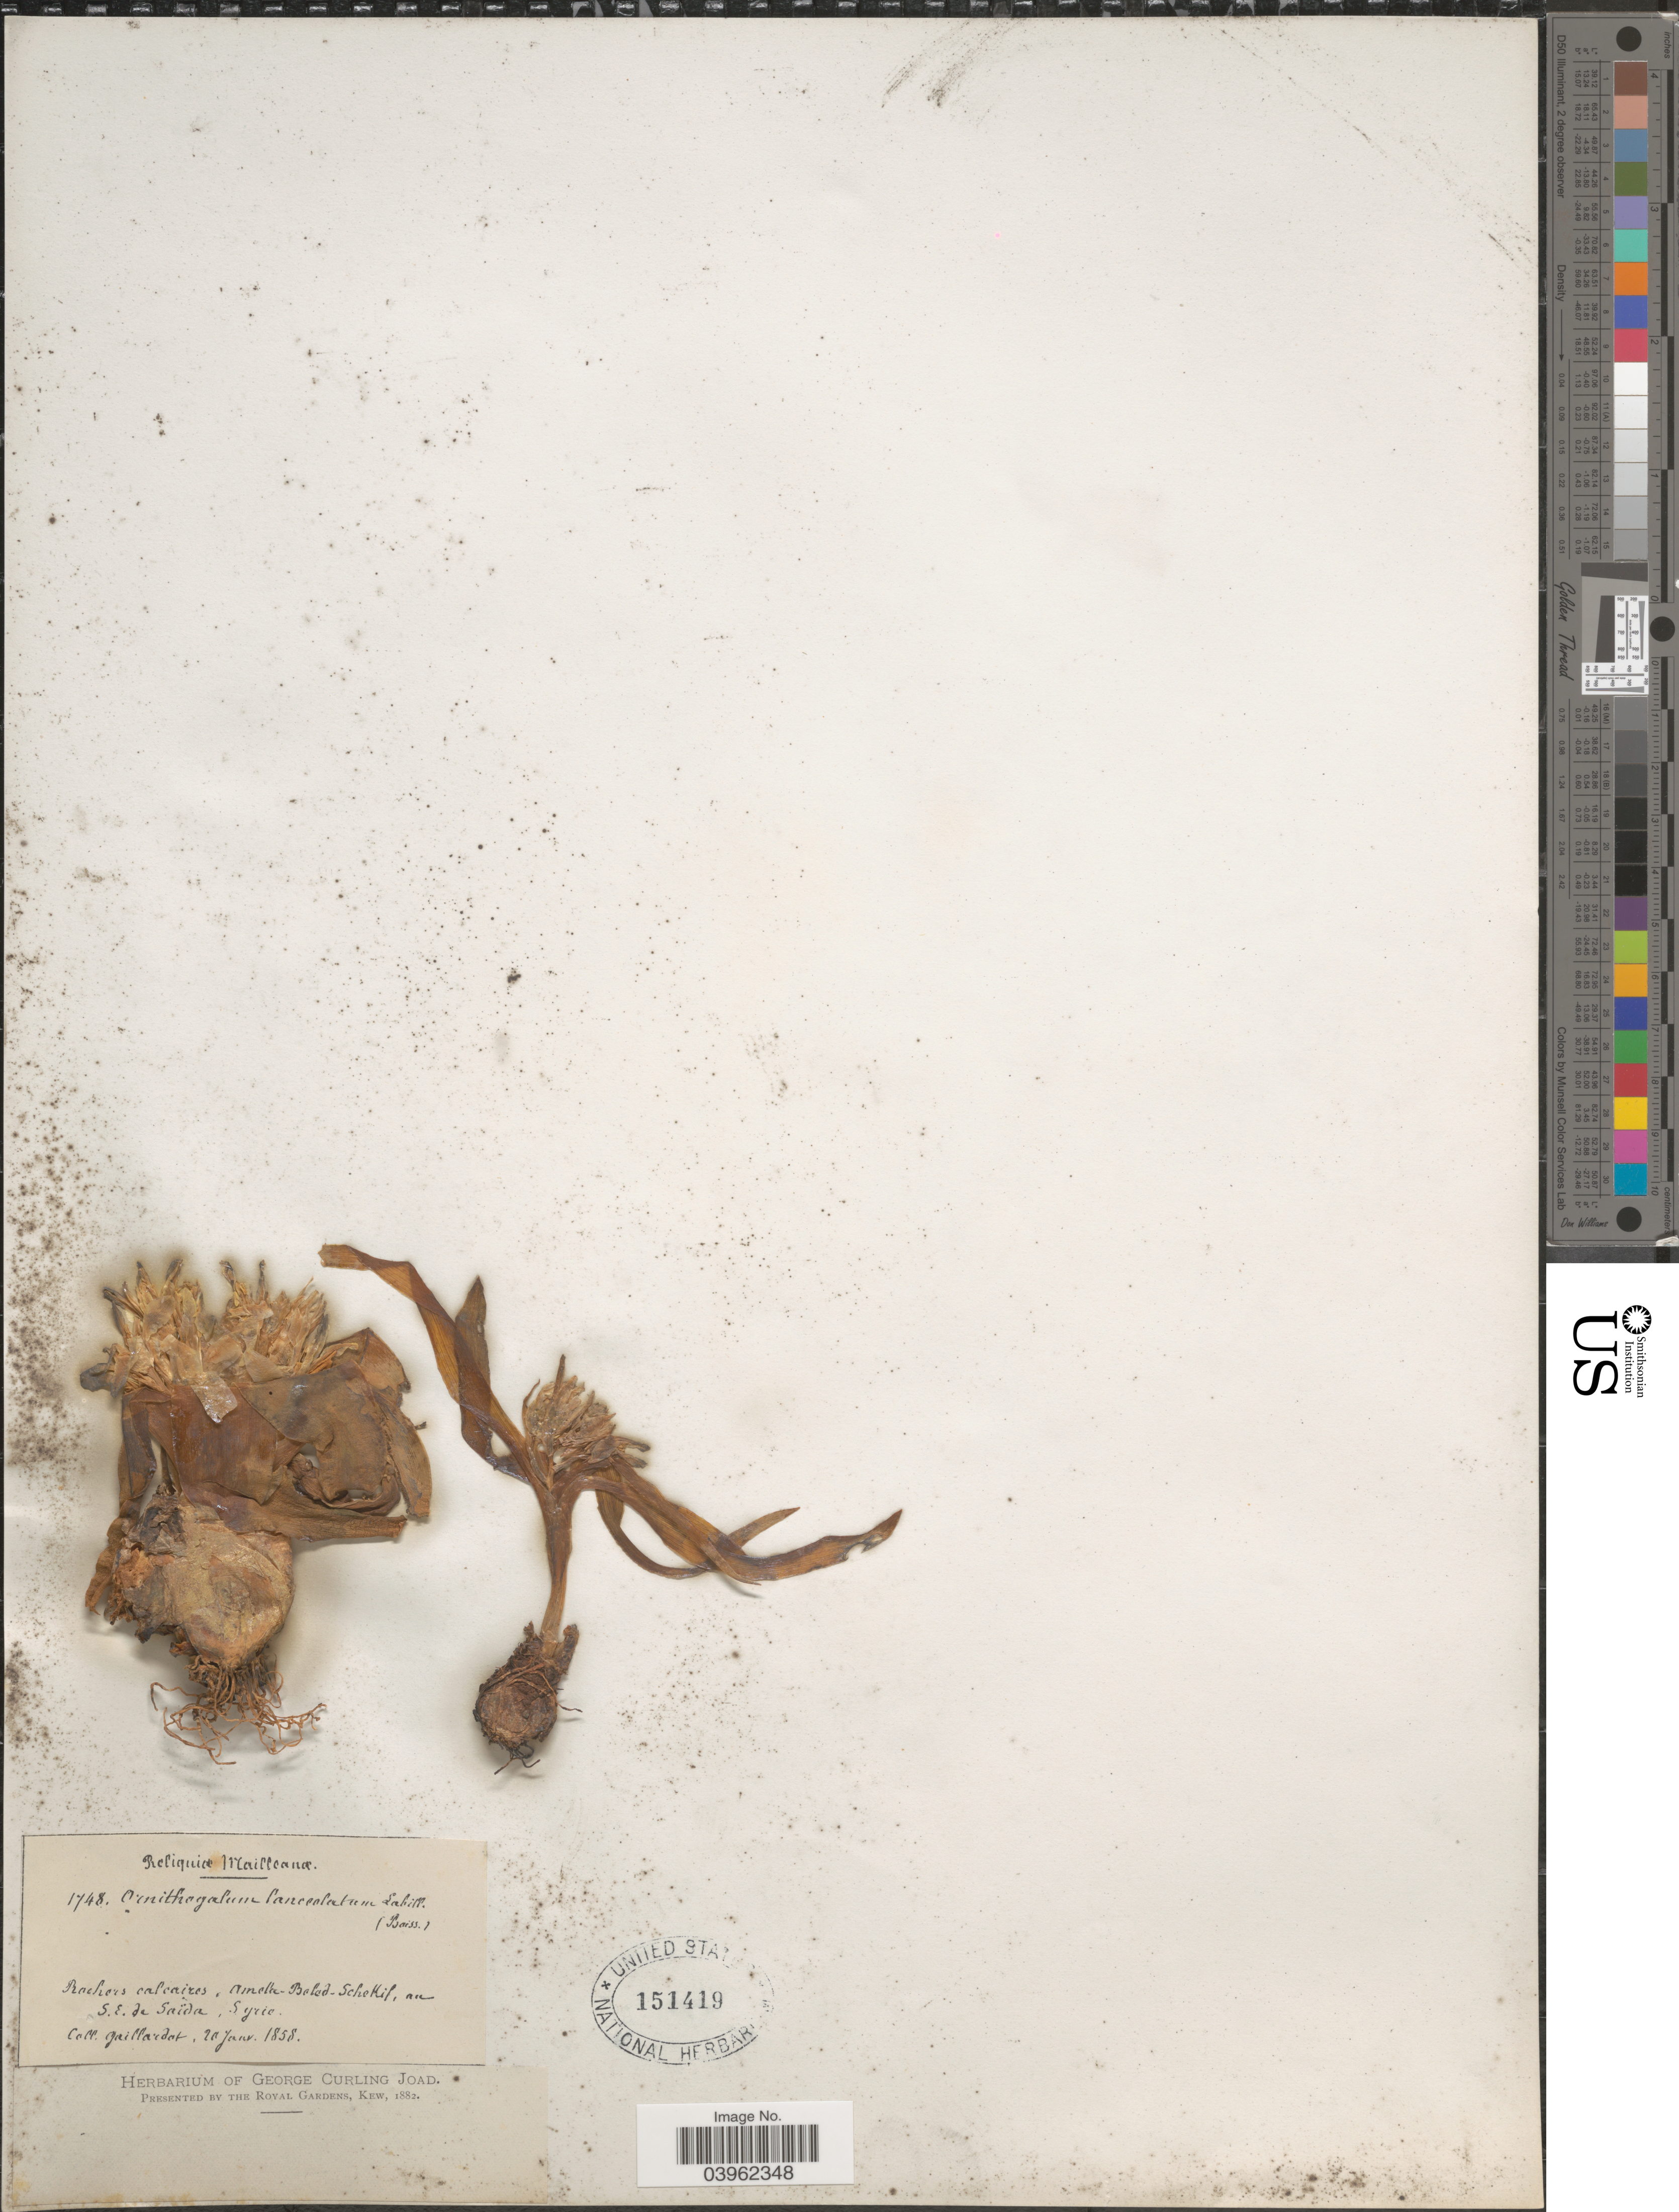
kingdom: Plantae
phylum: Tracheophyta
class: Liliopsida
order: Asparagales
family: Asparagaceae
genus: Ornithogalum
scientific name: Ornithogalum lanceolatum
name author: Labill.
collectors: Gaillardot, --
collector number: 1748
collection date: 1858-01-20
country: Syria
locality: Rochers calcaires, Amela-Belad-Schekif, au S.E. de Saïda.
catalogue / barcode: US 151419